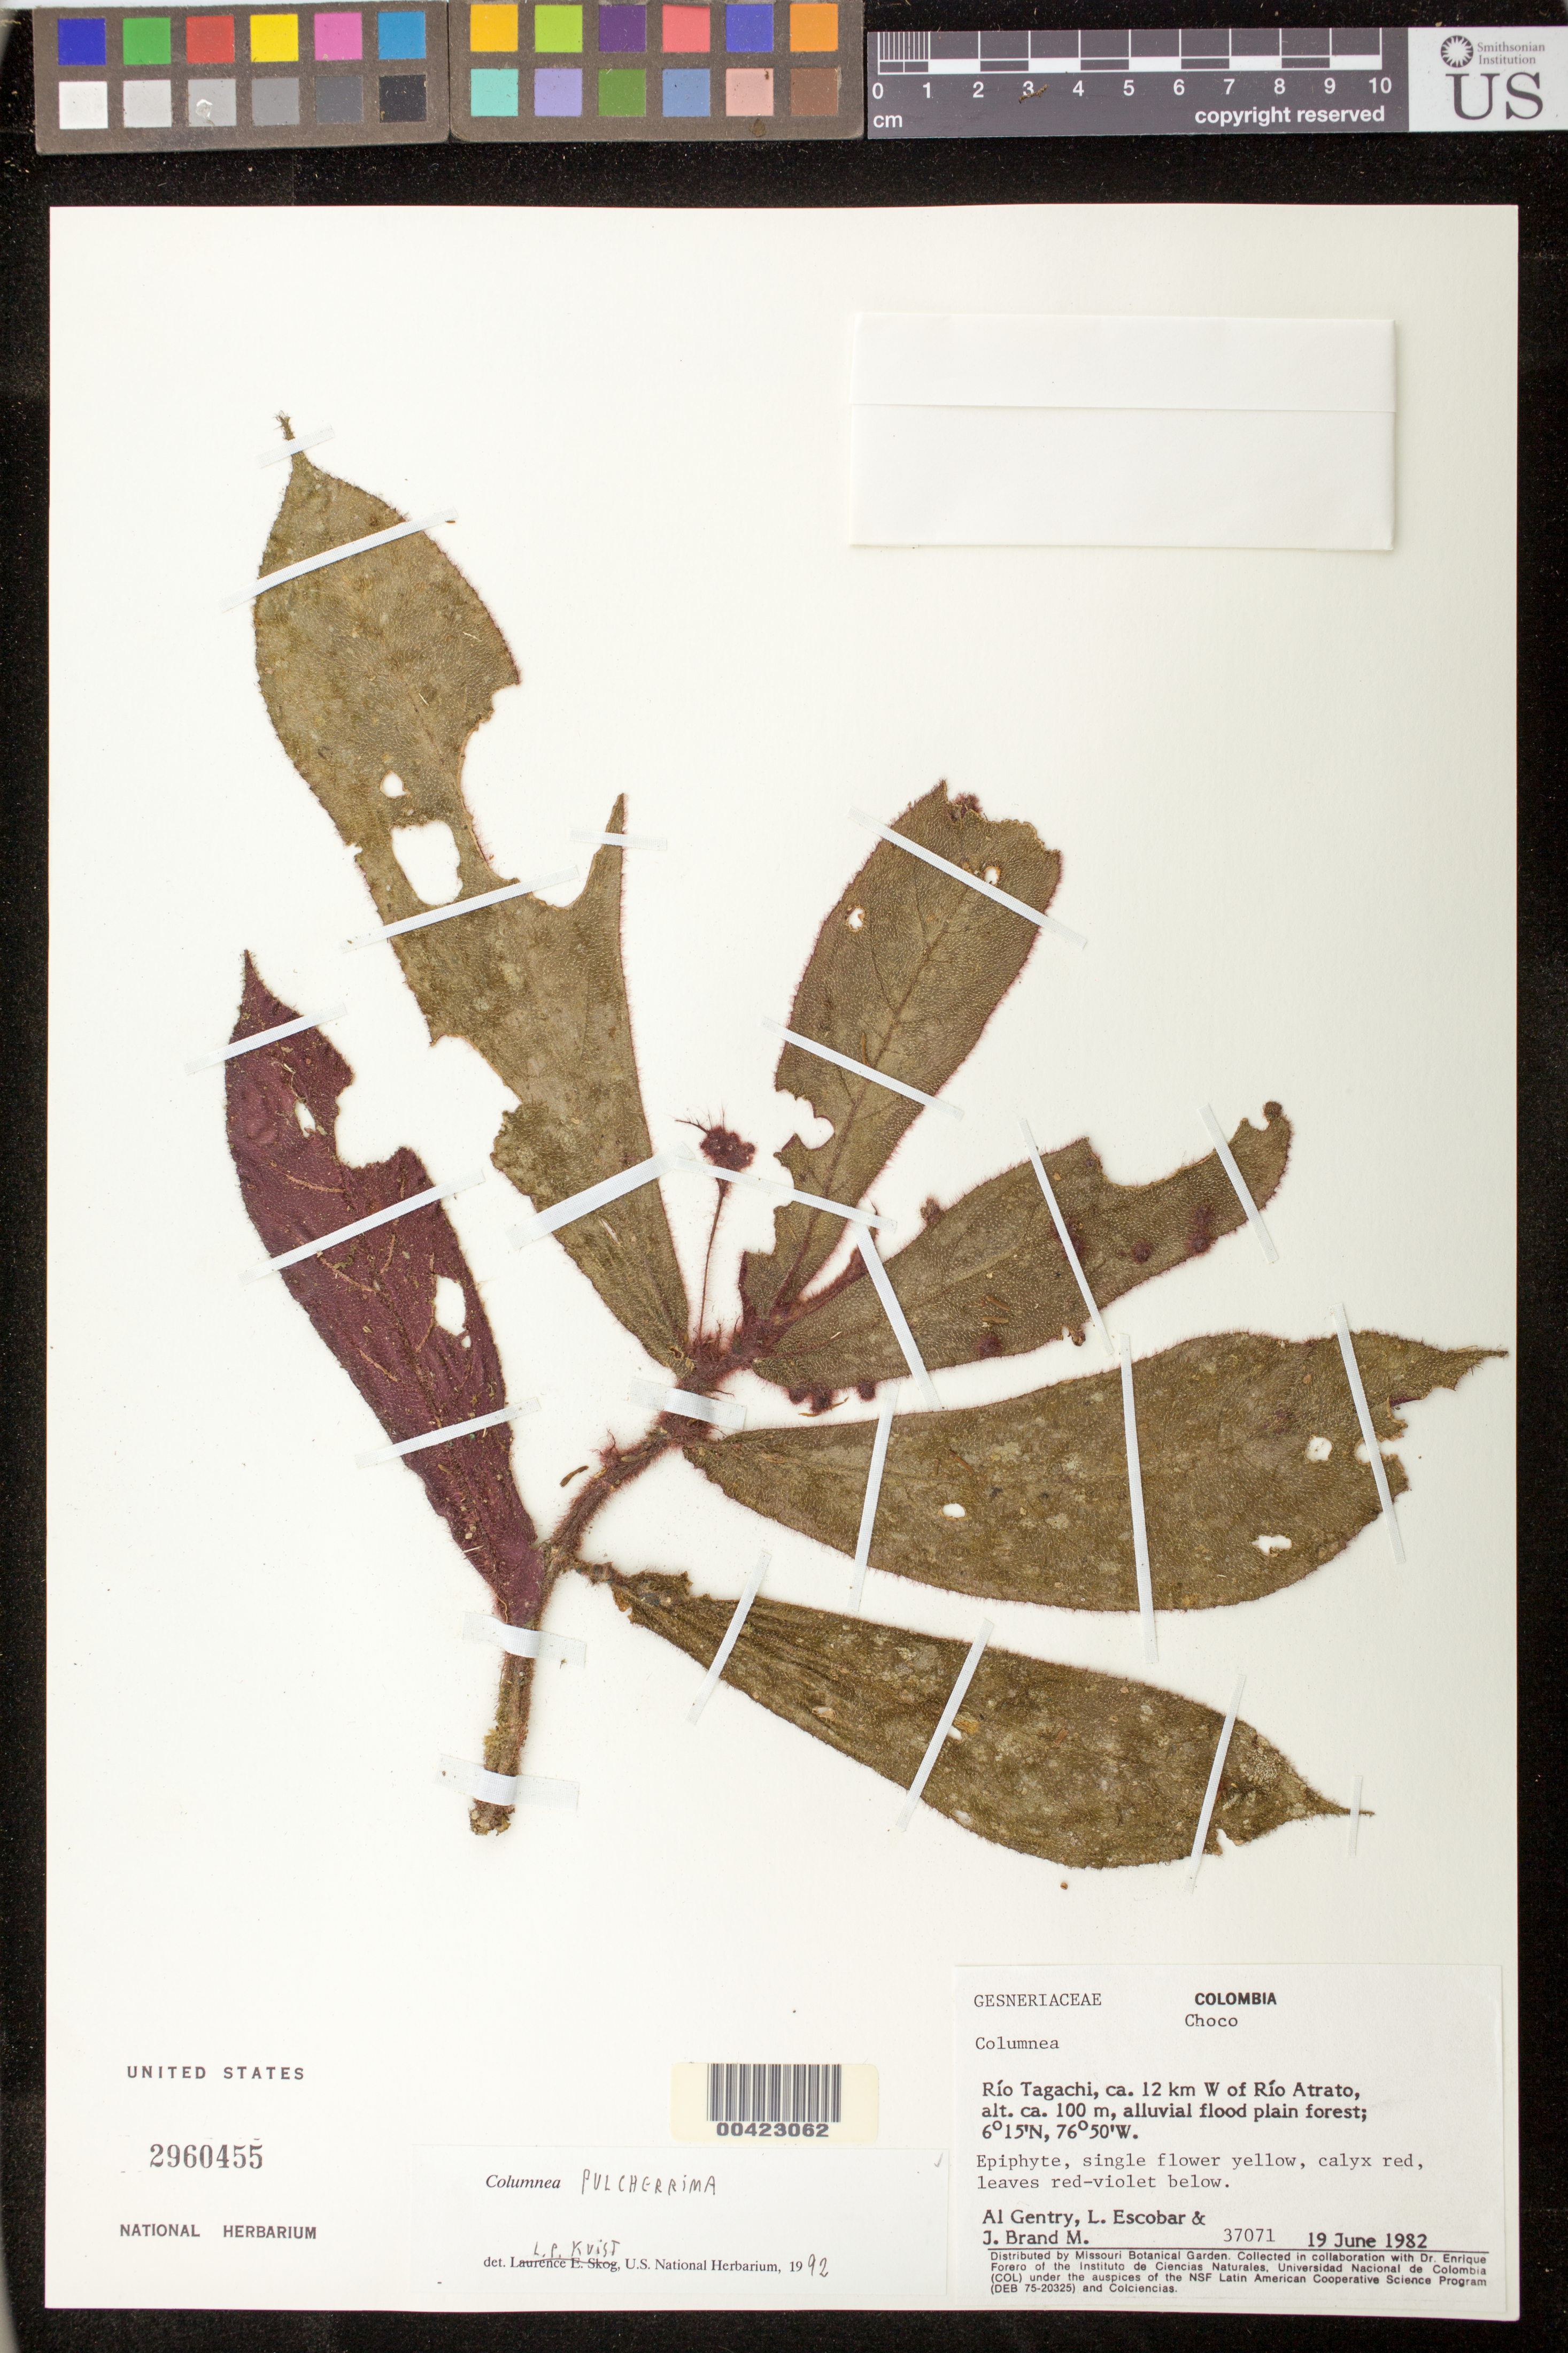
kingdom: Plantae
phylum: Tracheophyta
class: Magnoliopsida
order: Lamiales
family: Gesneriaceae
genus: Columnea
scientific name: Columnea pulcherrima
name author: C.V. Morton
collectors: A. H. Gentry, L. Escobar & M. J. Brand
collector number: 37071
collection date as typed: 19 Jun 1982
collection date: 1982-06-19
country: Colombia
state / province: Chocó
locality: Rio Tagachi, W of Rio Atrato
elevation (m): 100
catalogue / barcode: US 2960455